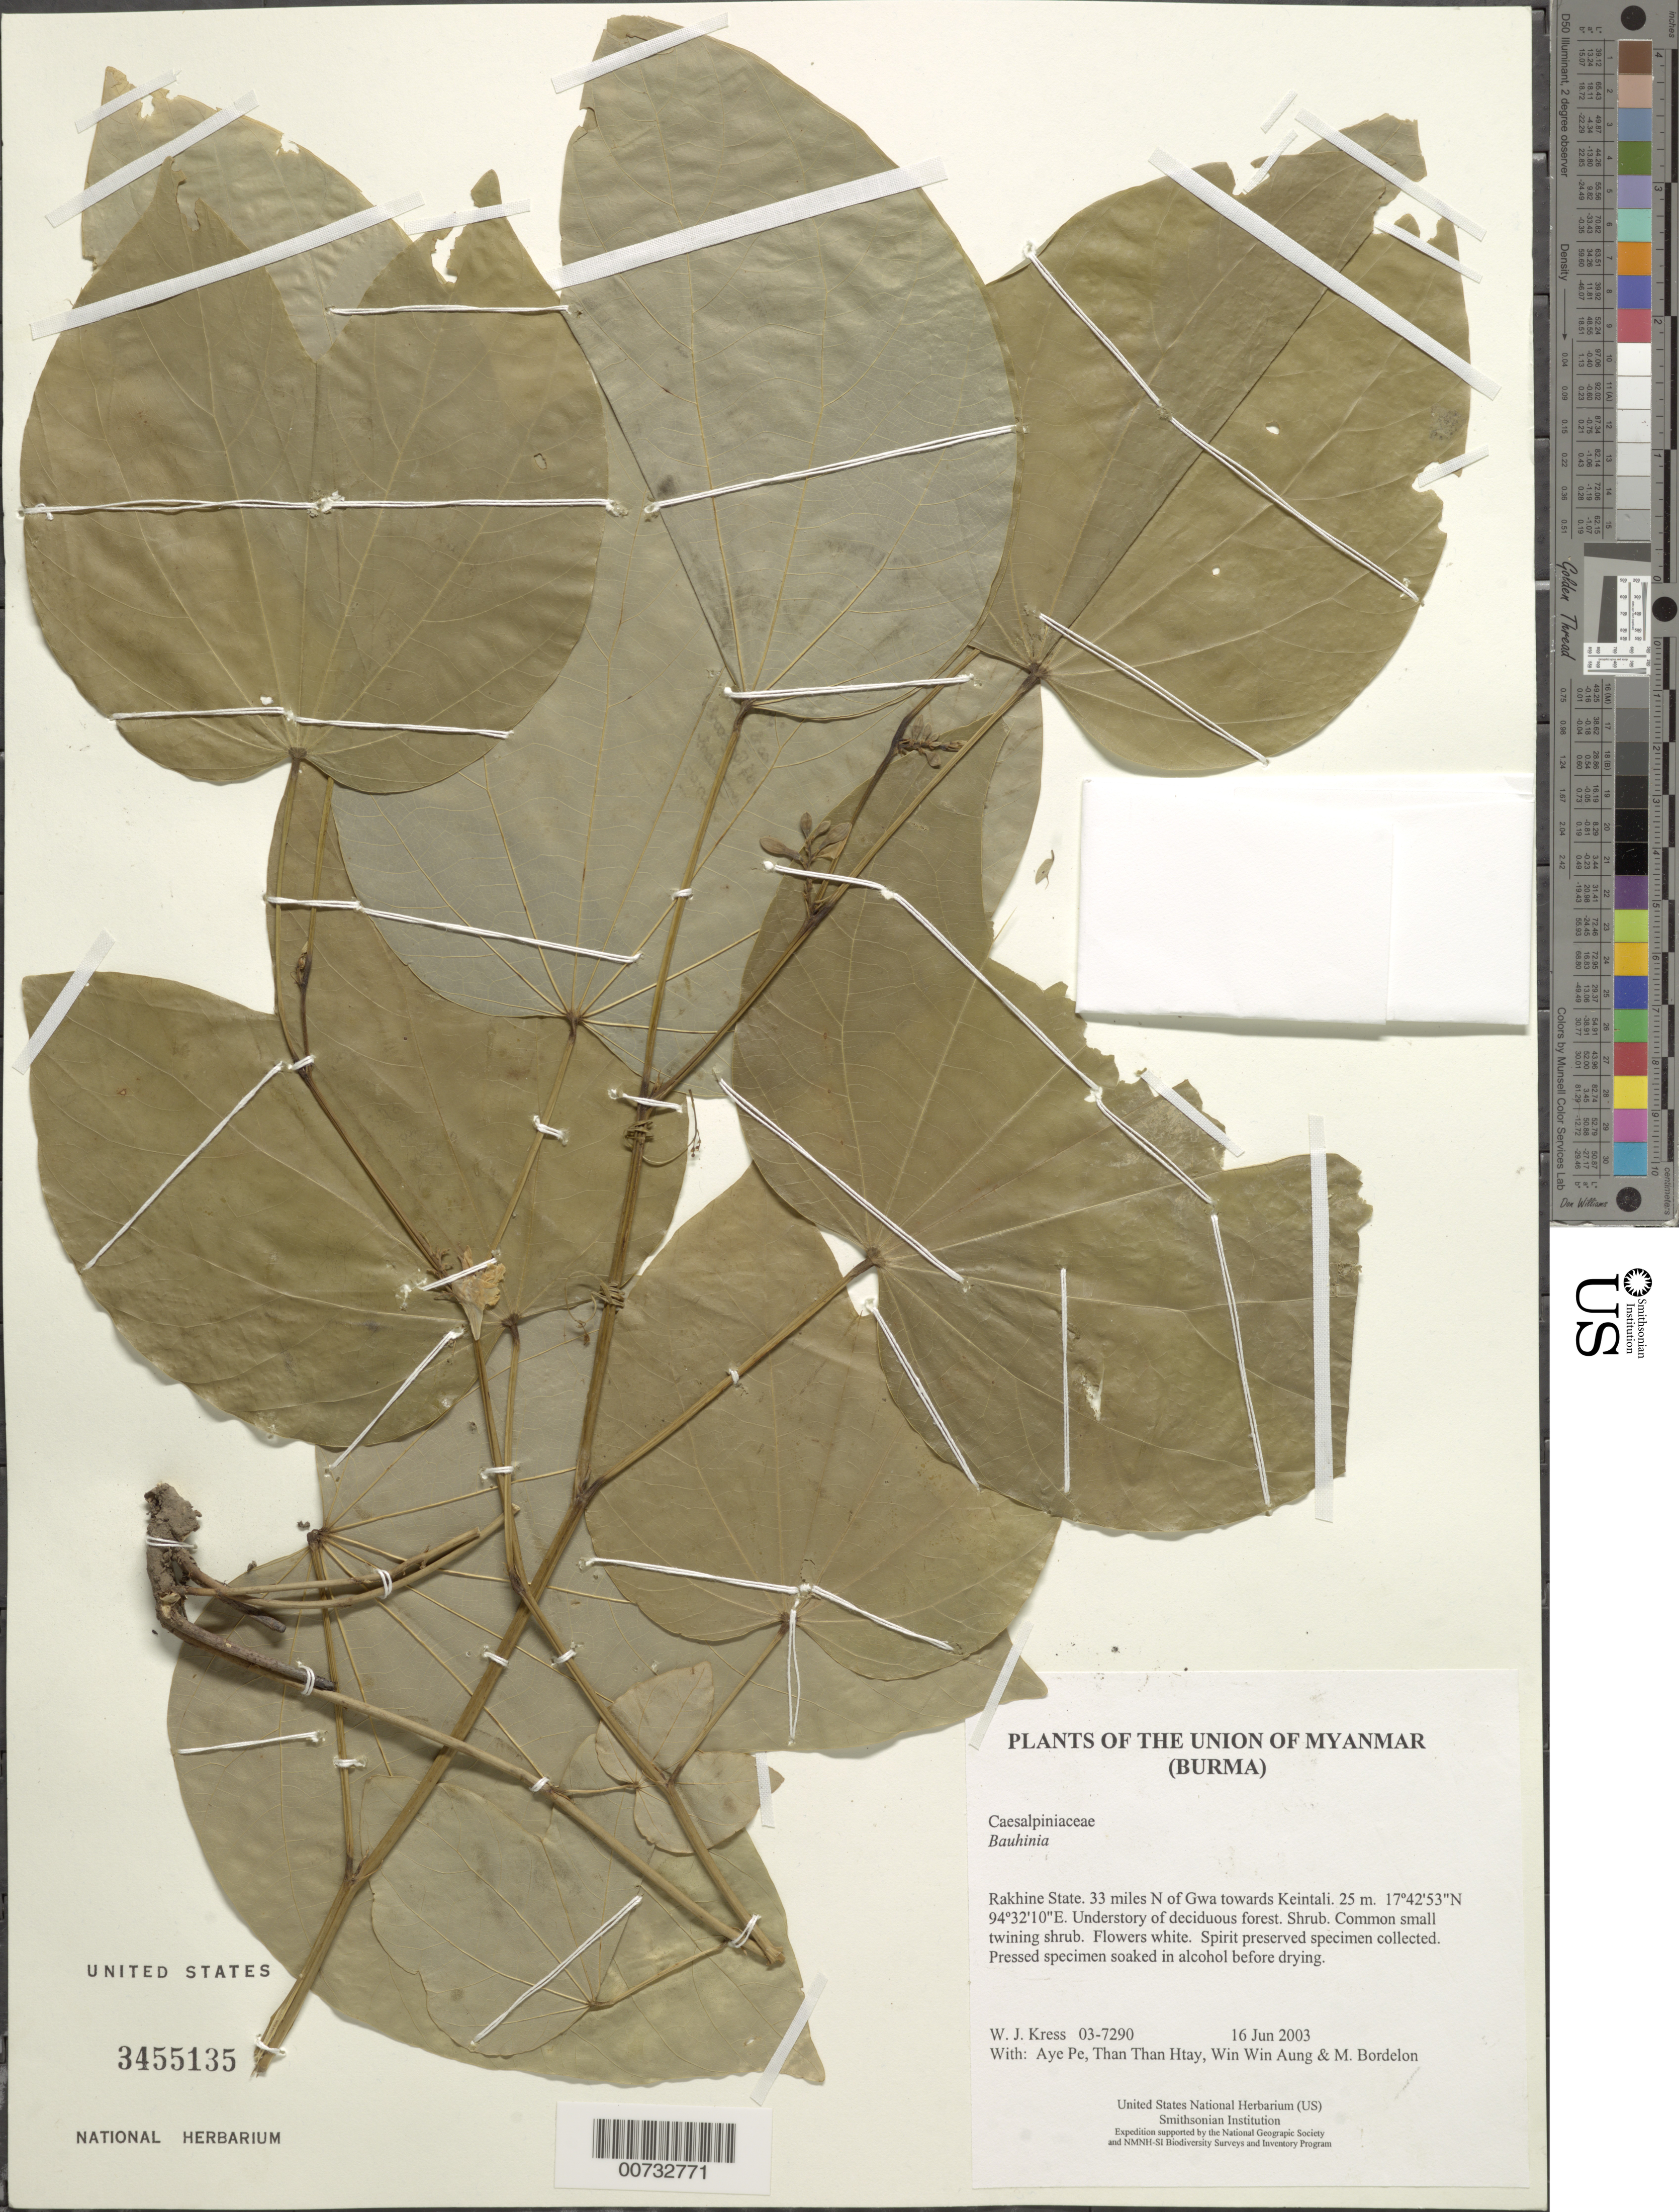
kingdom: Plantae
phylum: Tracheophyta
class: Magnoliopsida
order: Fabales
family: Fabaceae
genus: Phanera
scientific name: Phanera sp.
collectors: W. J. Kress, Aye Pe, Than Than Htay, Win Win Aung & M. Bordelon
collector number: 03-7290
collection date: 2003-06-16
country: Myanmar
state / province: Rakhine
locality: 33 miles N of Gwa towards Keintali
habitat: Understory of deciduous forest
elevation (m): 25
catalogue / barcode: US 3455135